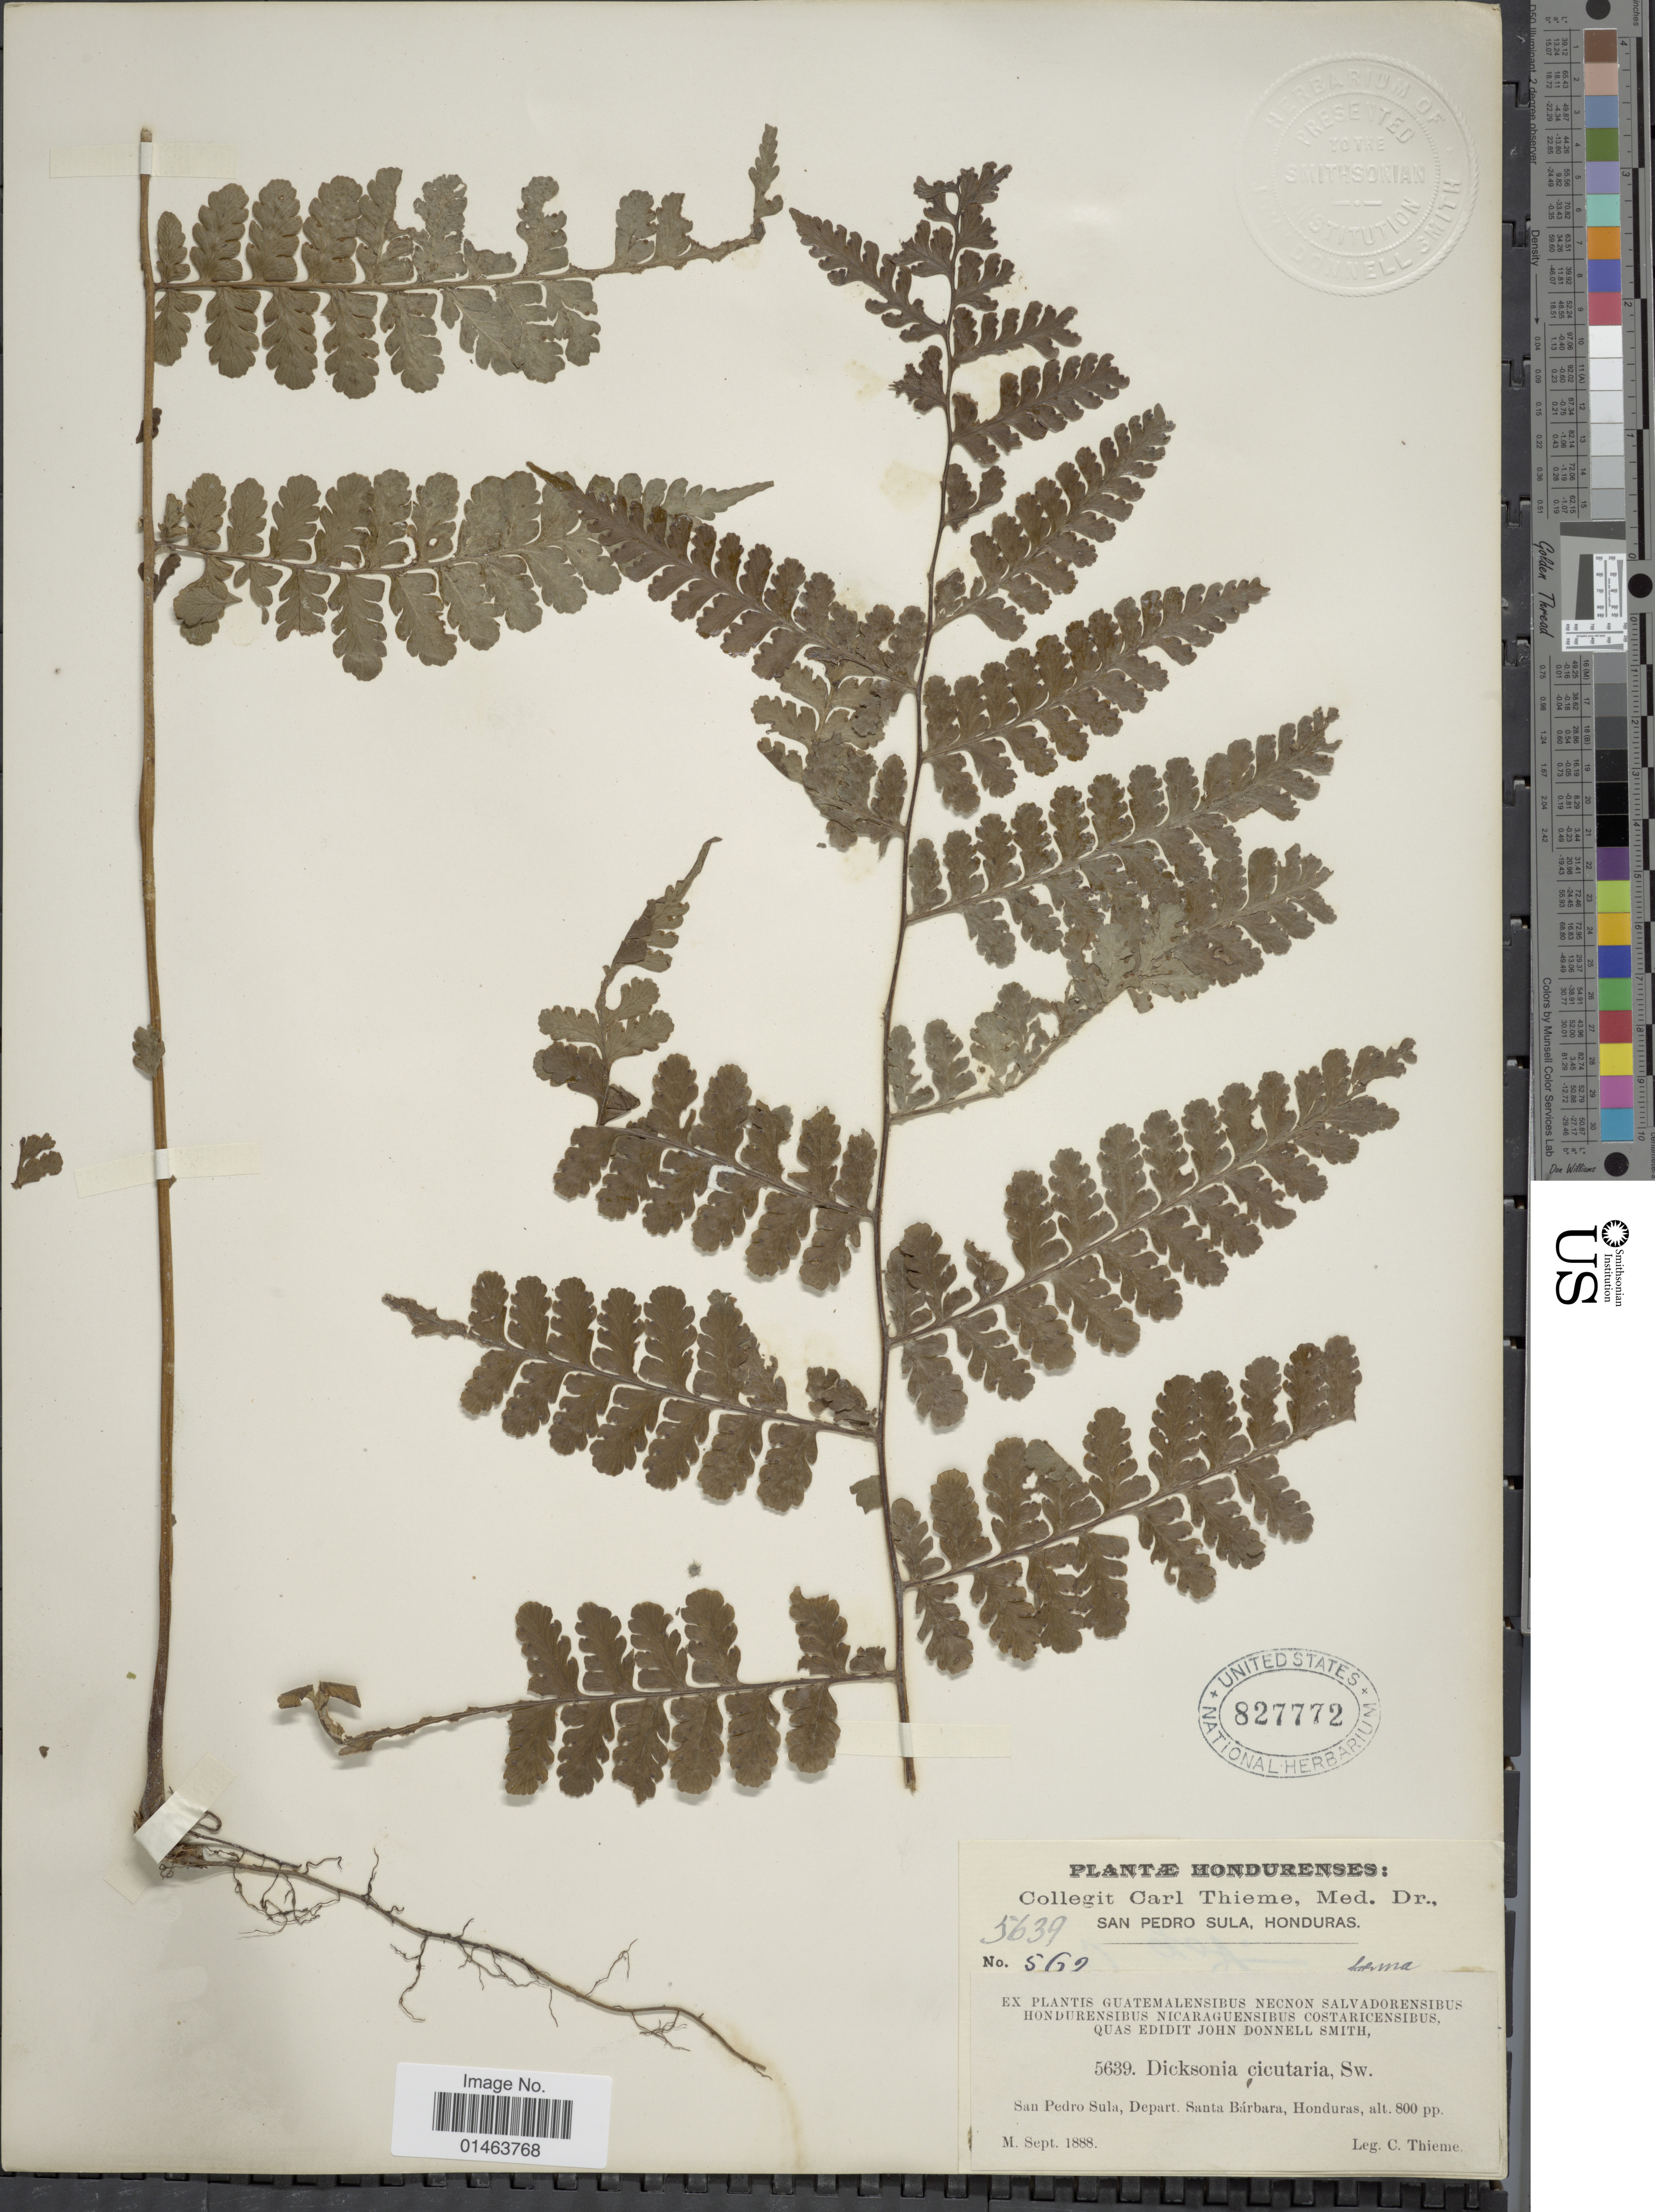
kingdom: Plantae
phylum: Tracheophyta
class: Polypodiopsida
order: Polypodiales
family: Dennstaedtiaceae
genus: Dennstaedtia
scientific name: Dennstaedtia auriculata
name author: Navarr. & B. Øllg.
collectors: C. Thieme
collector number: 5639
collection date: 1888-09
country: Honduras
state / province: Santa Bárbara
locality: San Pedro Sula, Depart.Santa Barbara.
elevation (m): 244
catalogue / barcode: US 827772